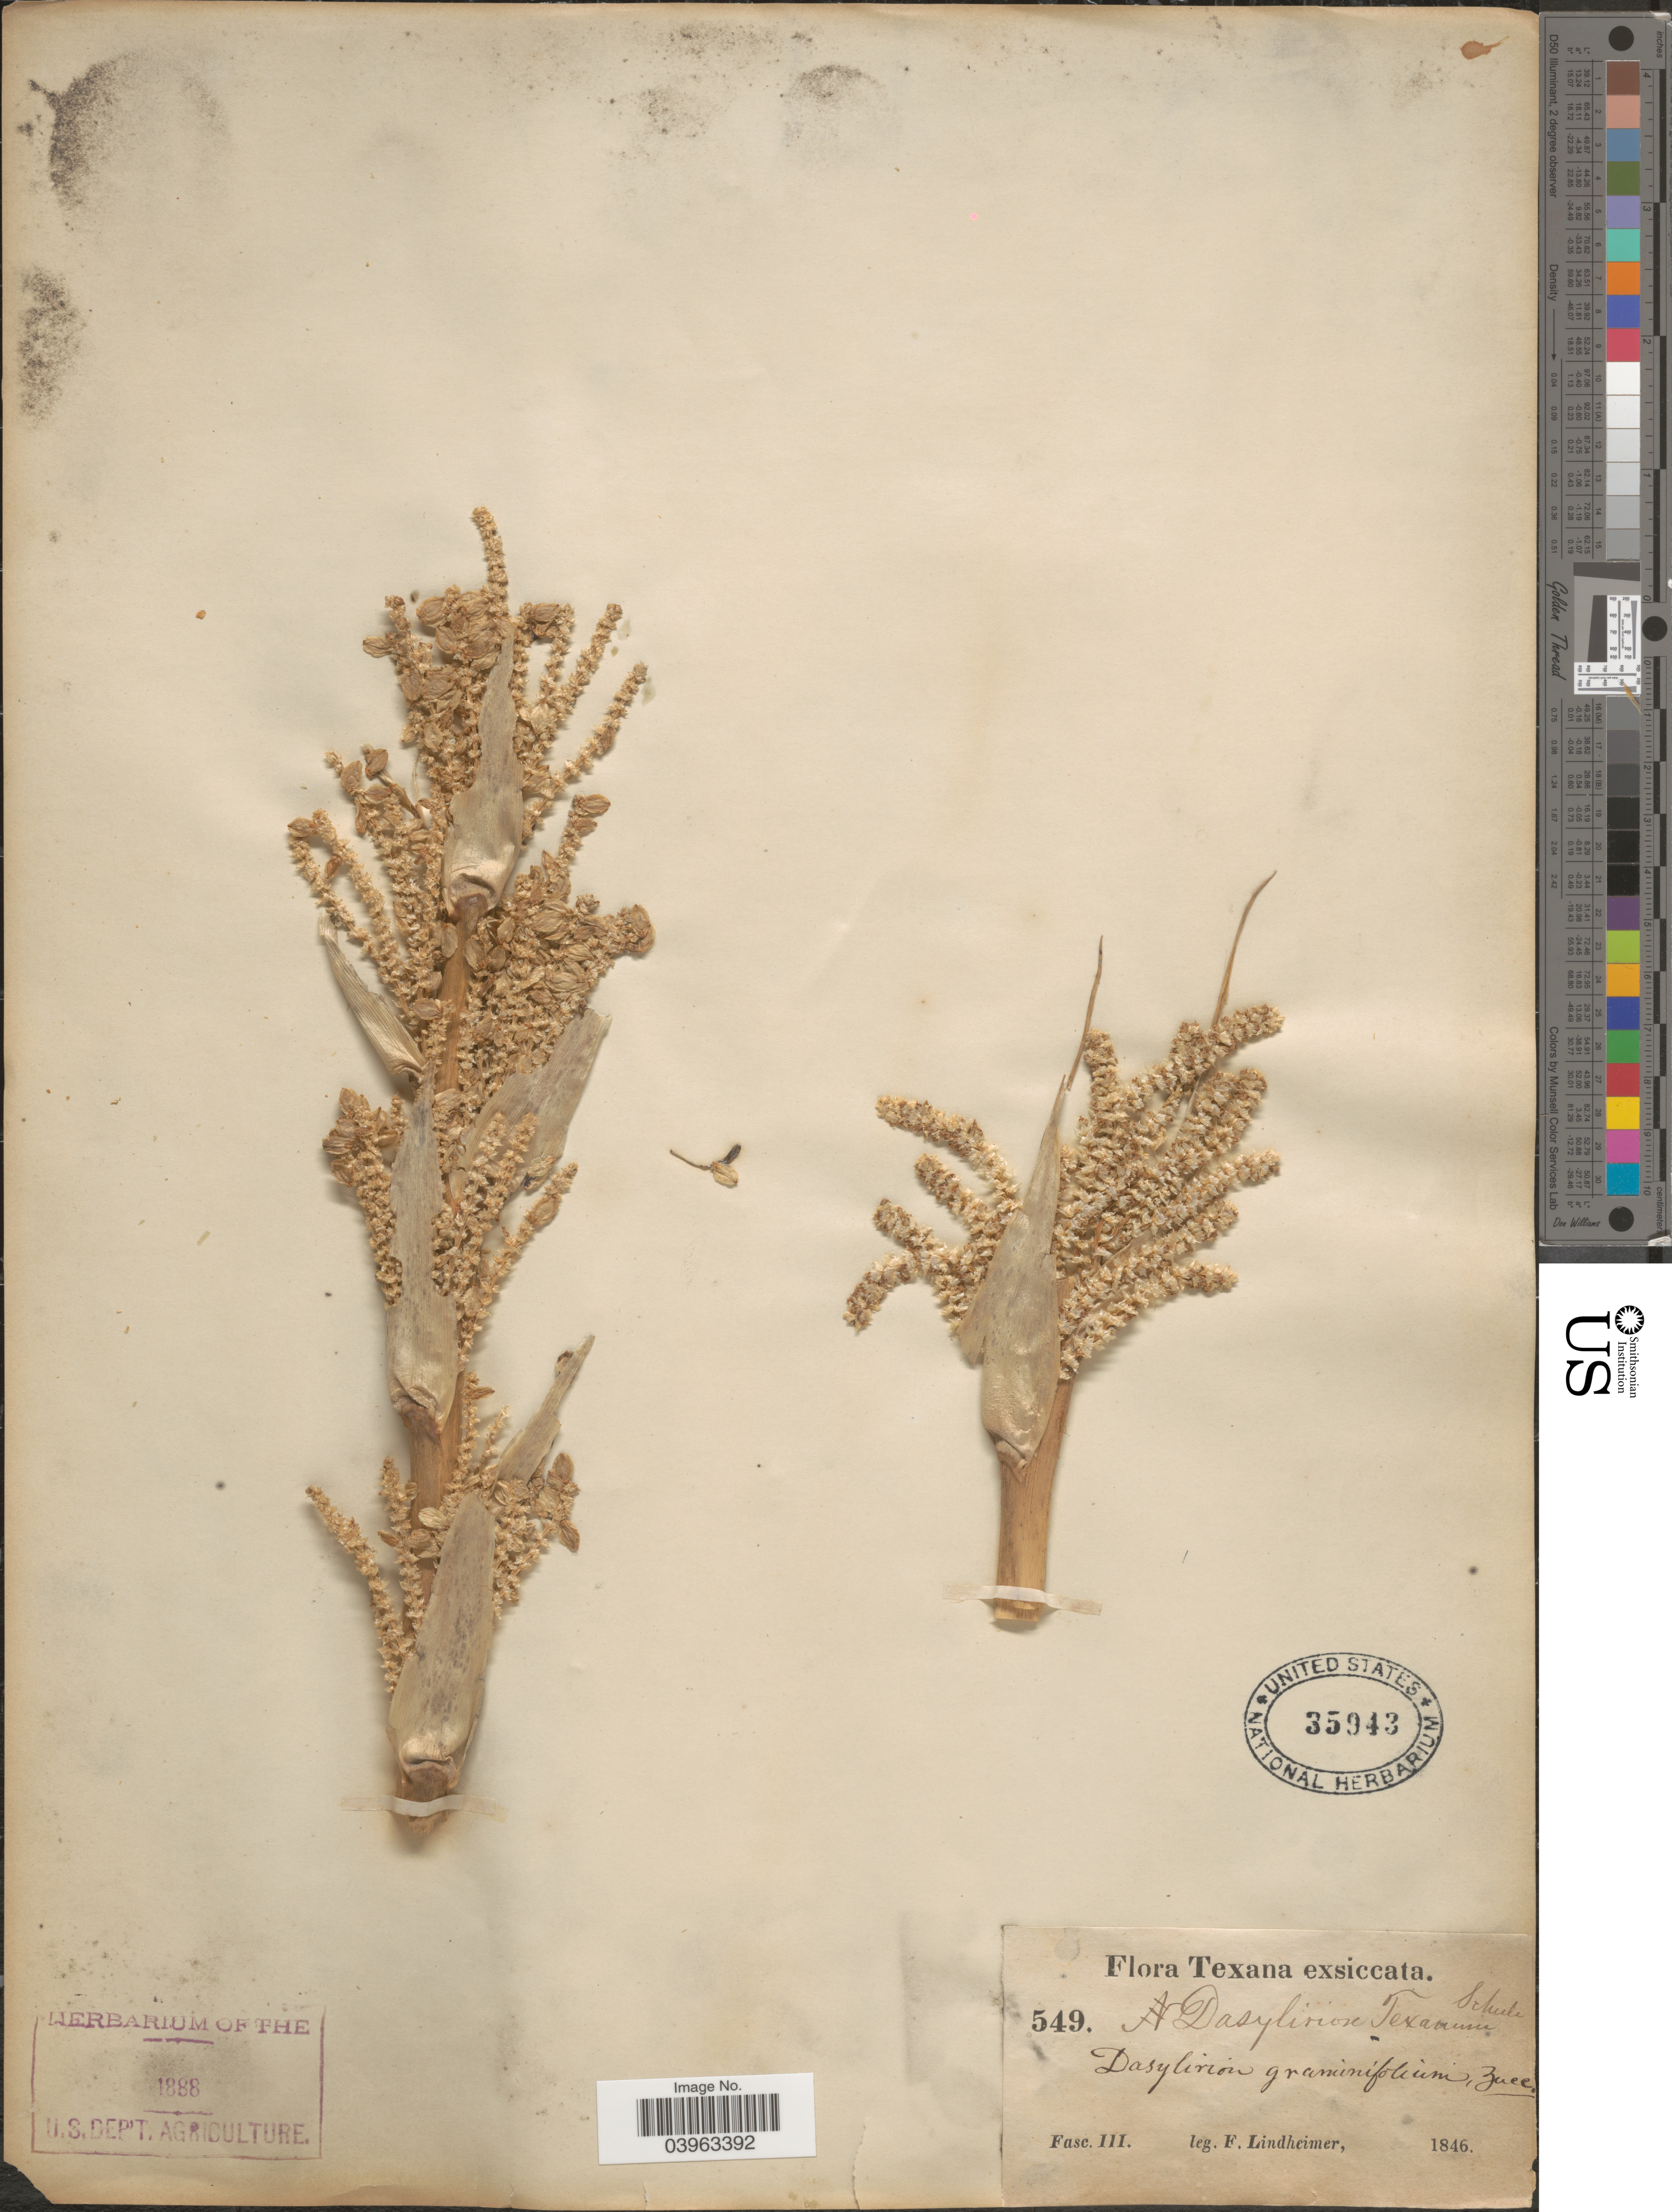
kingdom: Plantae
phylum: Tracheophyta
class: Liliopsida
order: Asparagales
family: Asparagaceae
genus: Dasylirion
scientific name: Dasylirion texanum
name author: Scheele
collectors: F. Lindheimer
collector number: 549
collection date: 1846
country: United States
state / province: Texas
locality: Fasc. III.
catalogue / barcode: US 35943